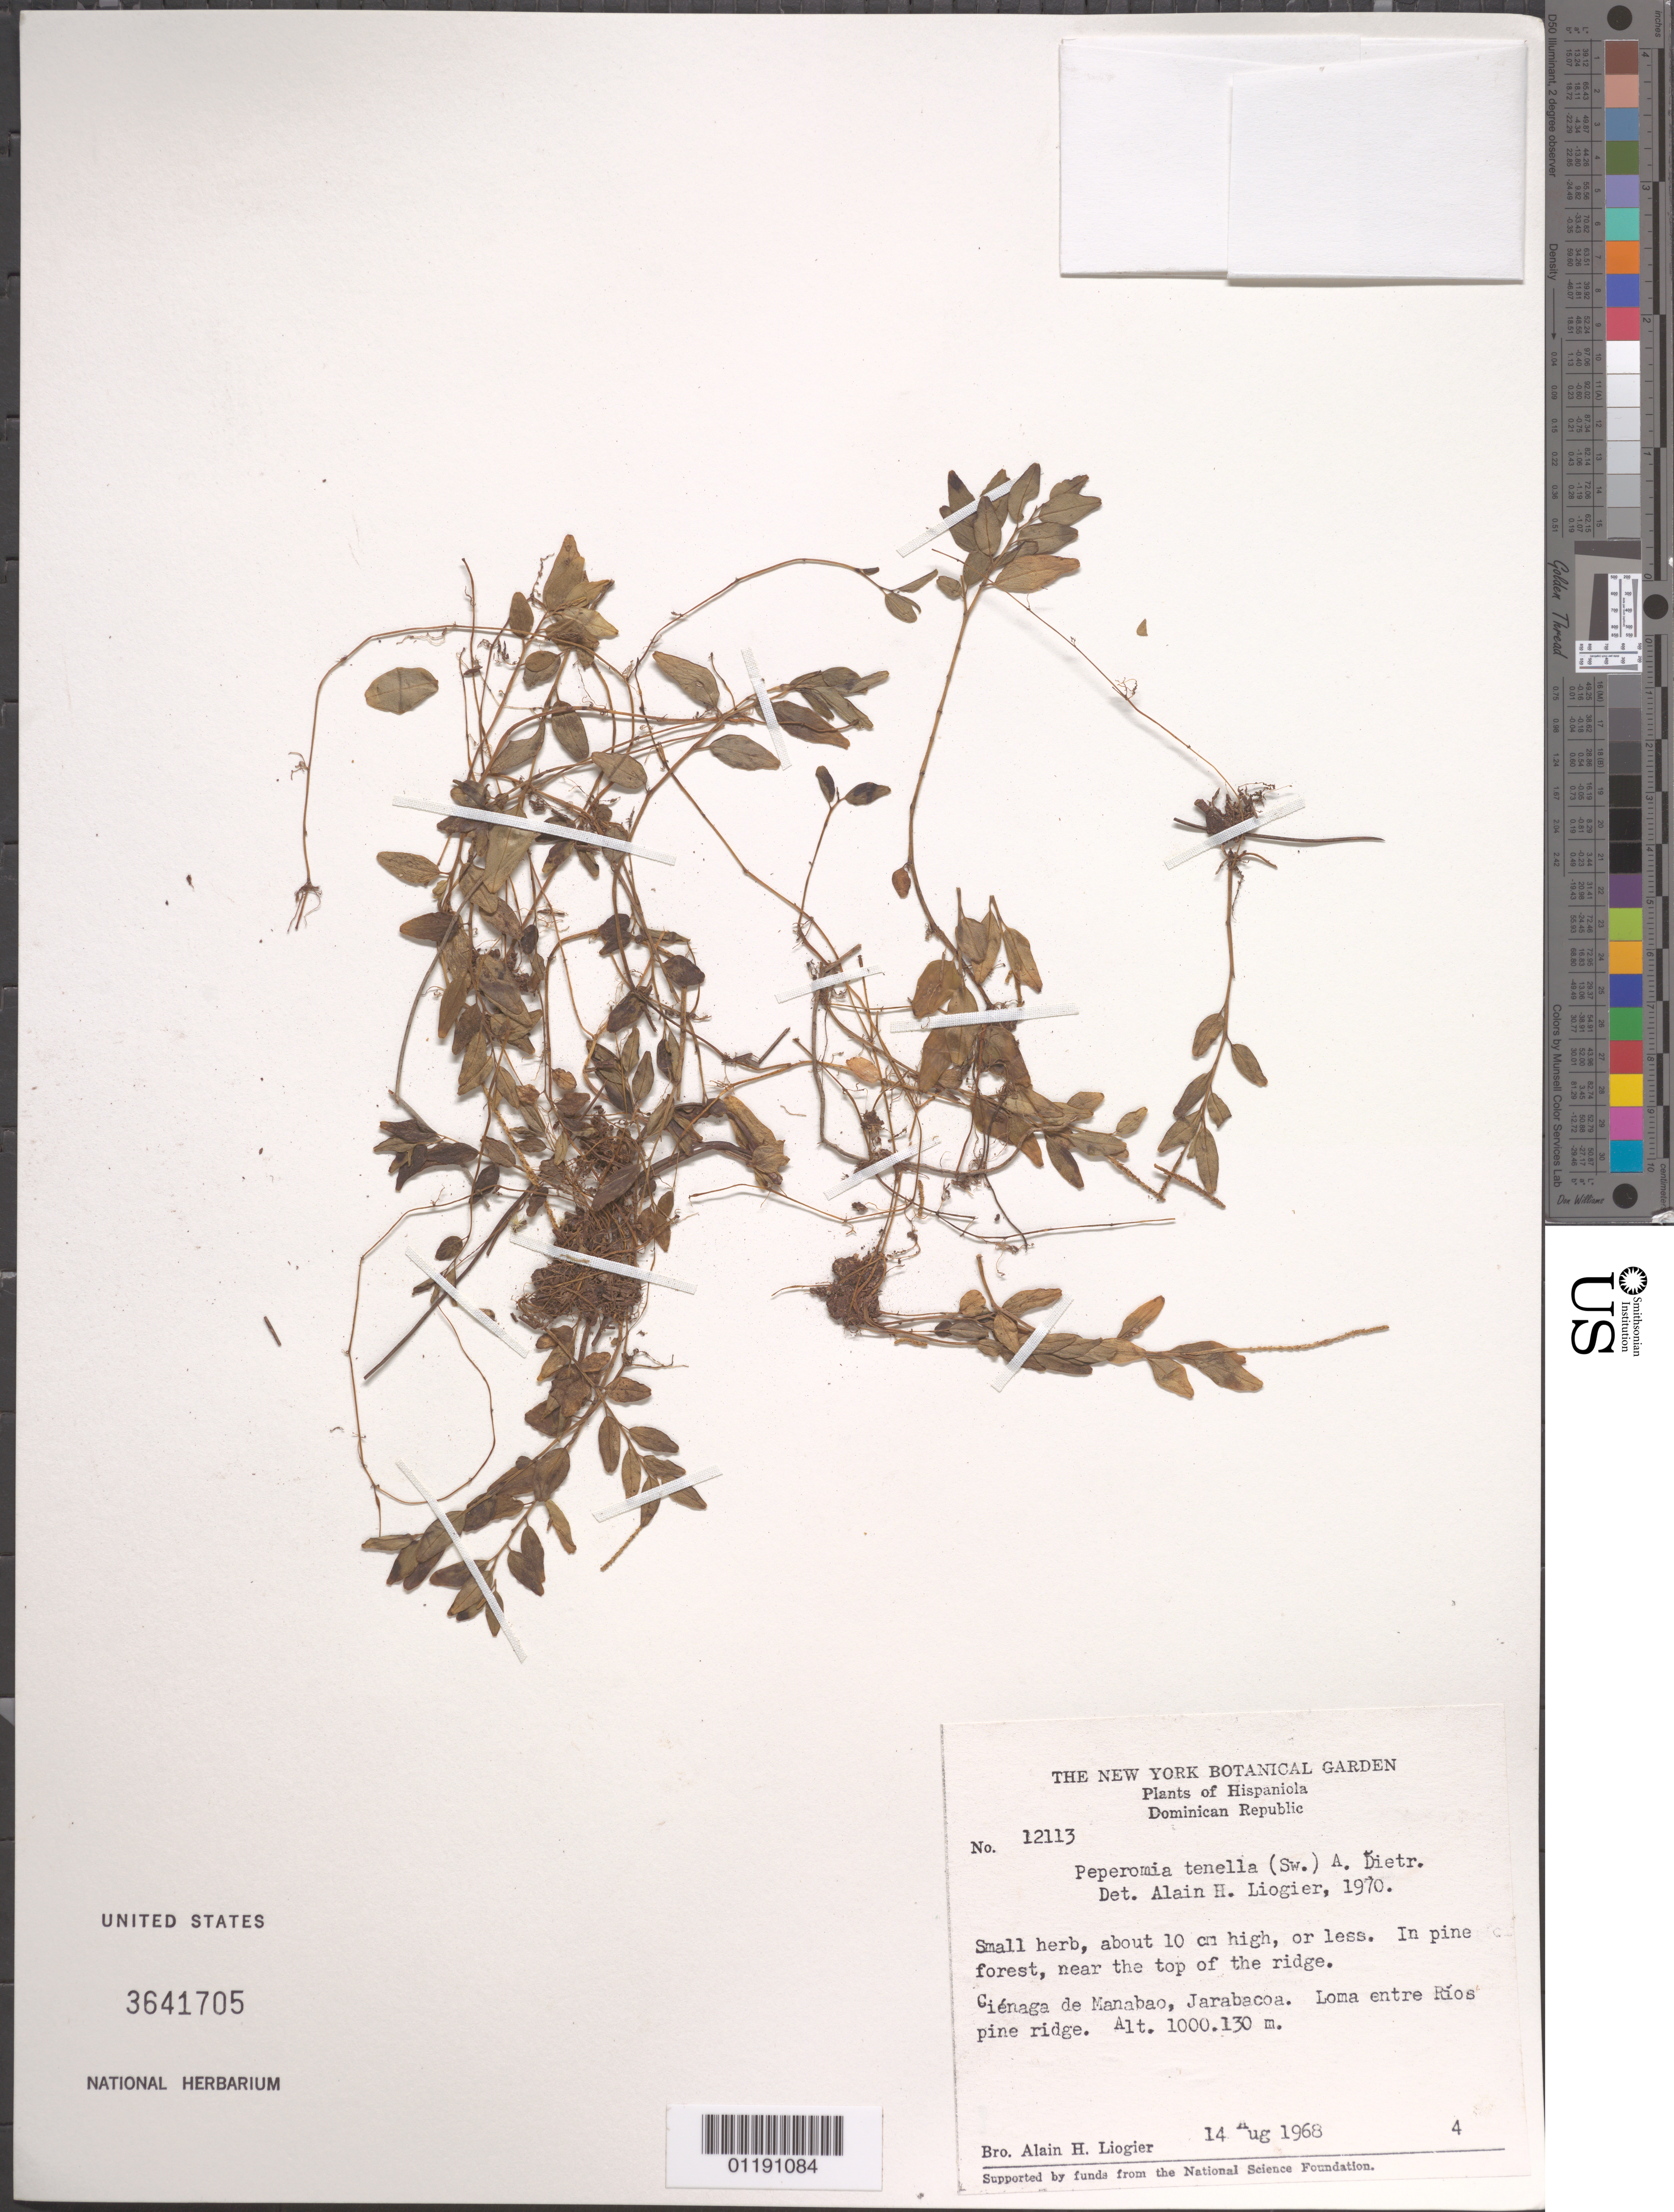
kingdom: Plantae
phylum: Tracheophyta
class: Magnoliopsida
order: Piperales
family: Piperaceae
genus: Peperomia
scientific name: Peperomia tenella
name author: (Sw.) A. Dietr.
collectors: A. H. Liogier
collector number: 12113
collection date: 1968-08-14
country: Dominican Republic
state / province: La Vega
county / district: Jarabacoa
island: Hispaniola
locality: Ciénaga de Manabao. Loma entre Ríos pine ridge.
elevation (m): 100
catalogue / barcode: US 3641705